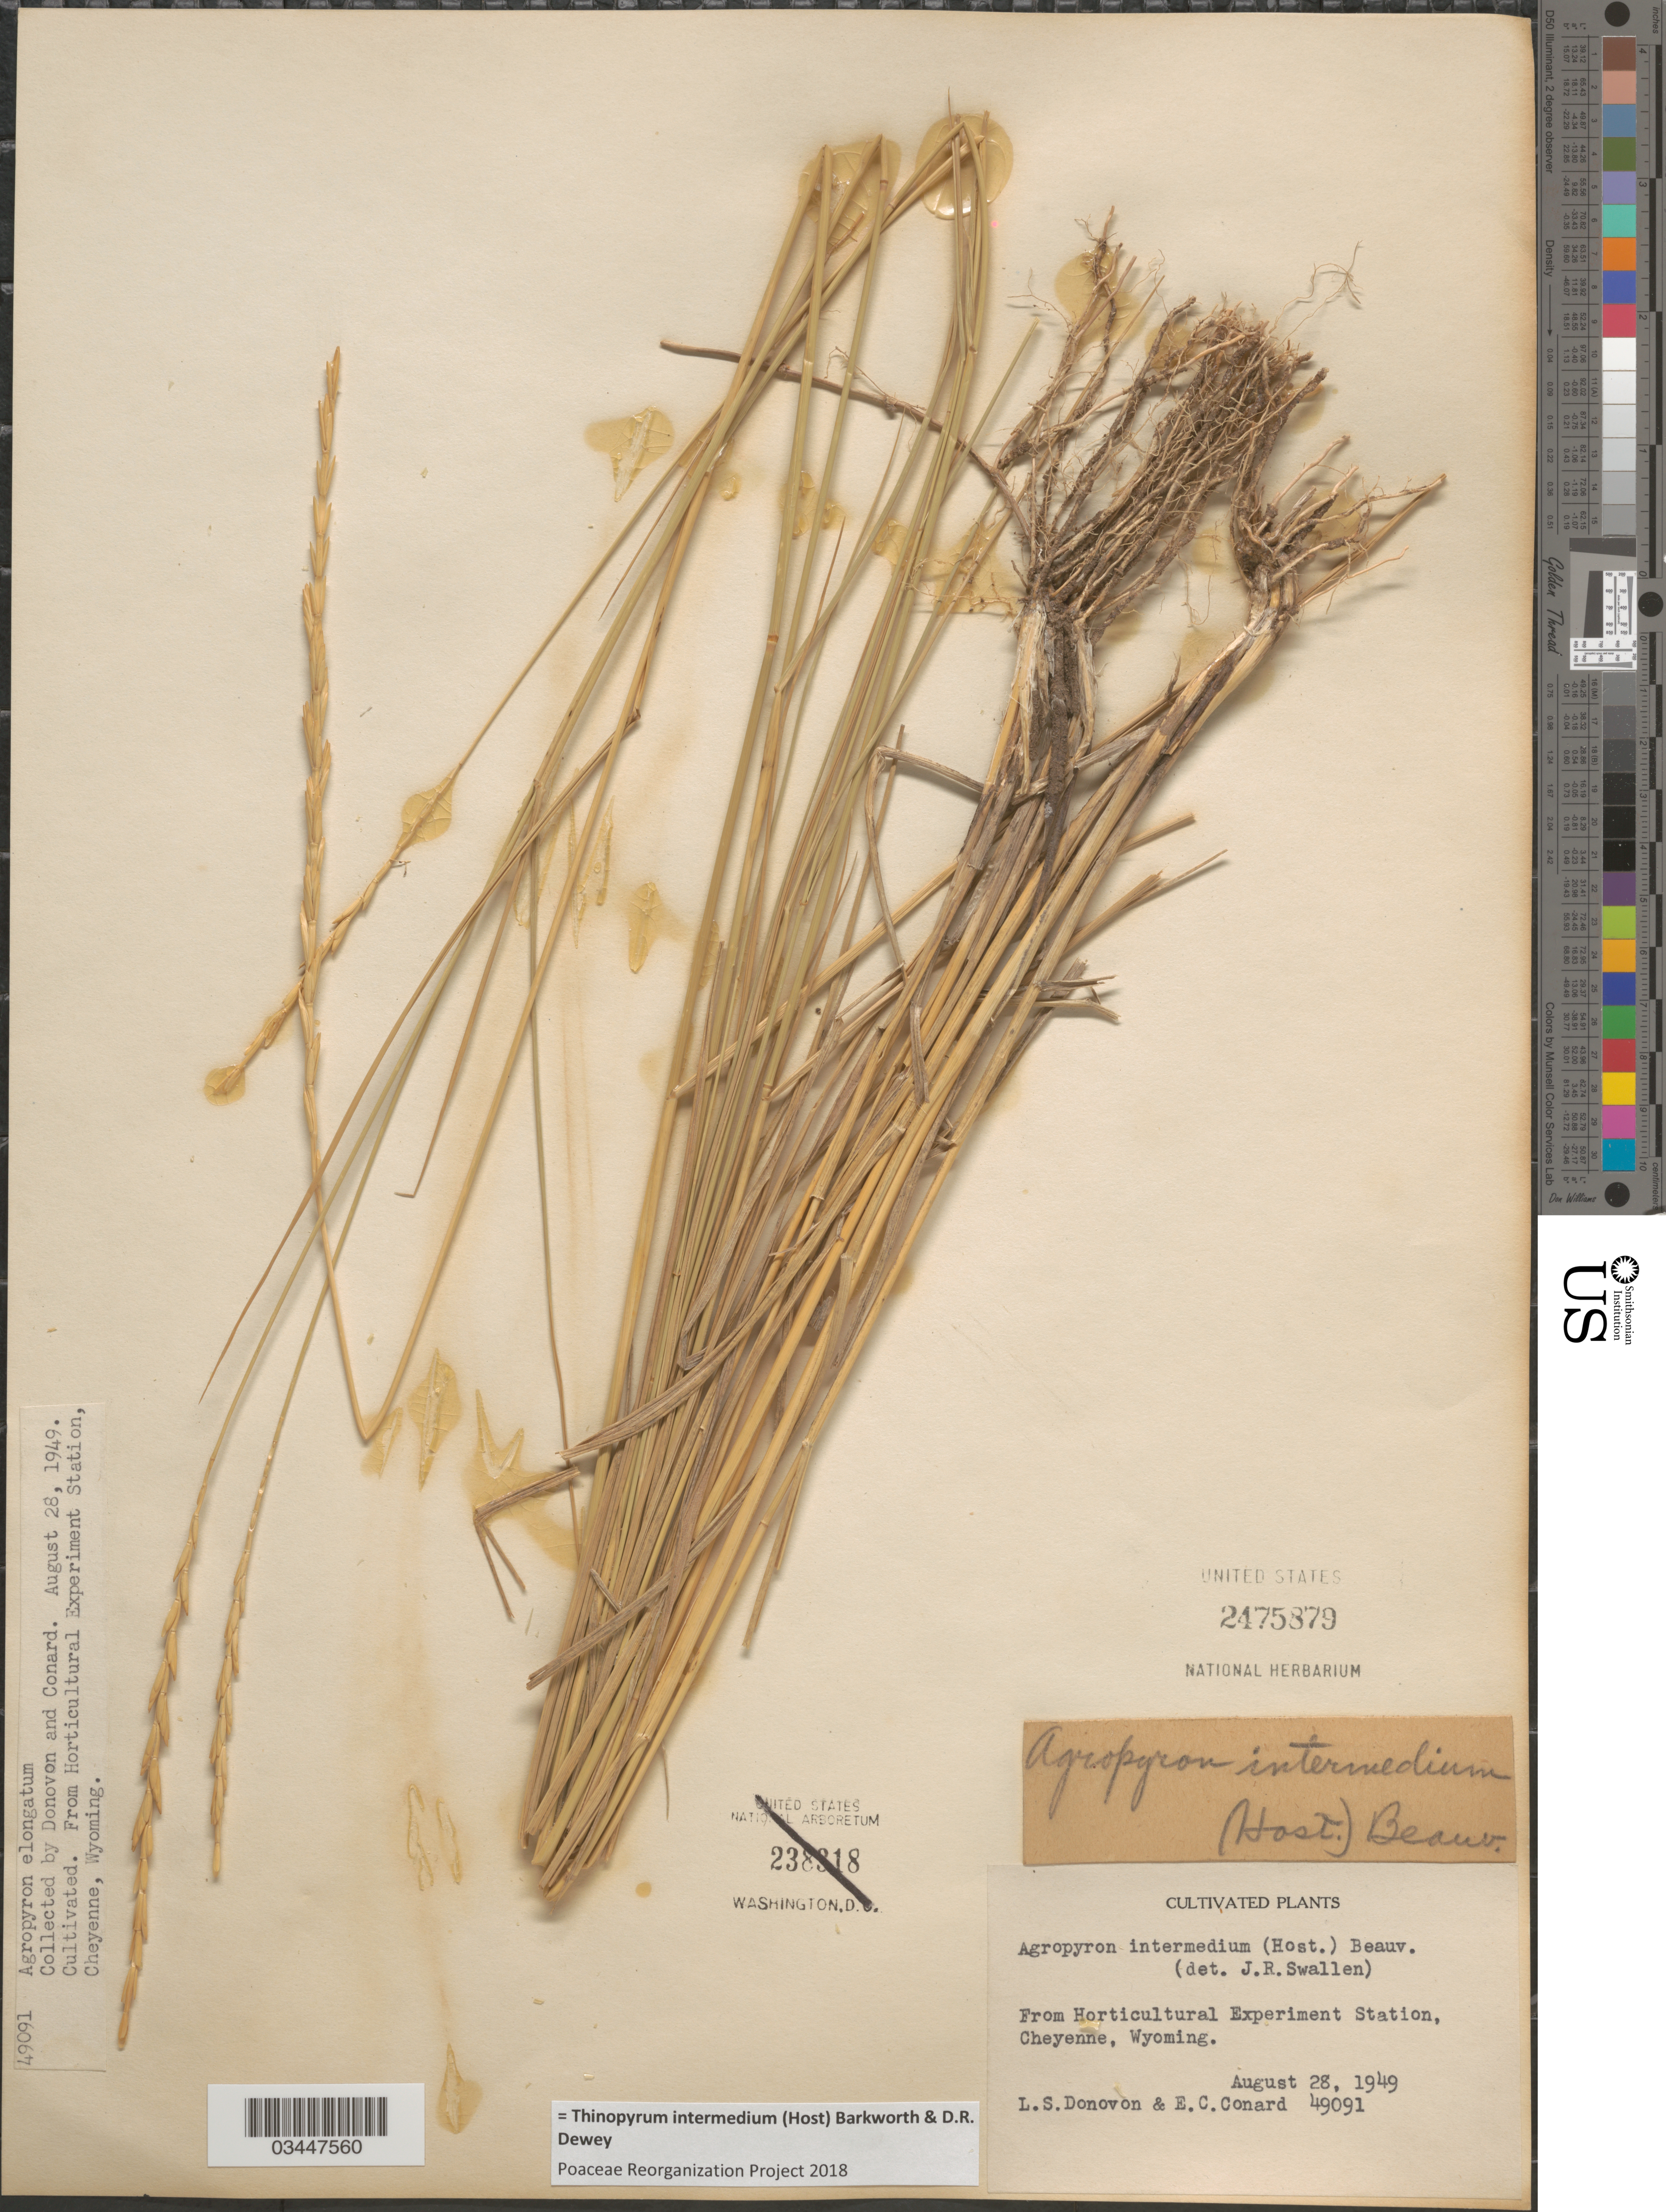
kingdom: Plantae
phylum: Tracheophyta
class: Liliopsida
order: Poales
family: Poaceae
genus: Thinopyrum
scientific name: Thinopyrum intermedium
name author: (Host) Barkworth & Dewey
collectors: L. Donovon & E. Conard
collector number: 49091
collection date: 1949-08-28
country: United States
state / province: Wyoming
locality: From Horticultural Experiment Station, Cheyenne.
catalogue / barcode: US 2475879